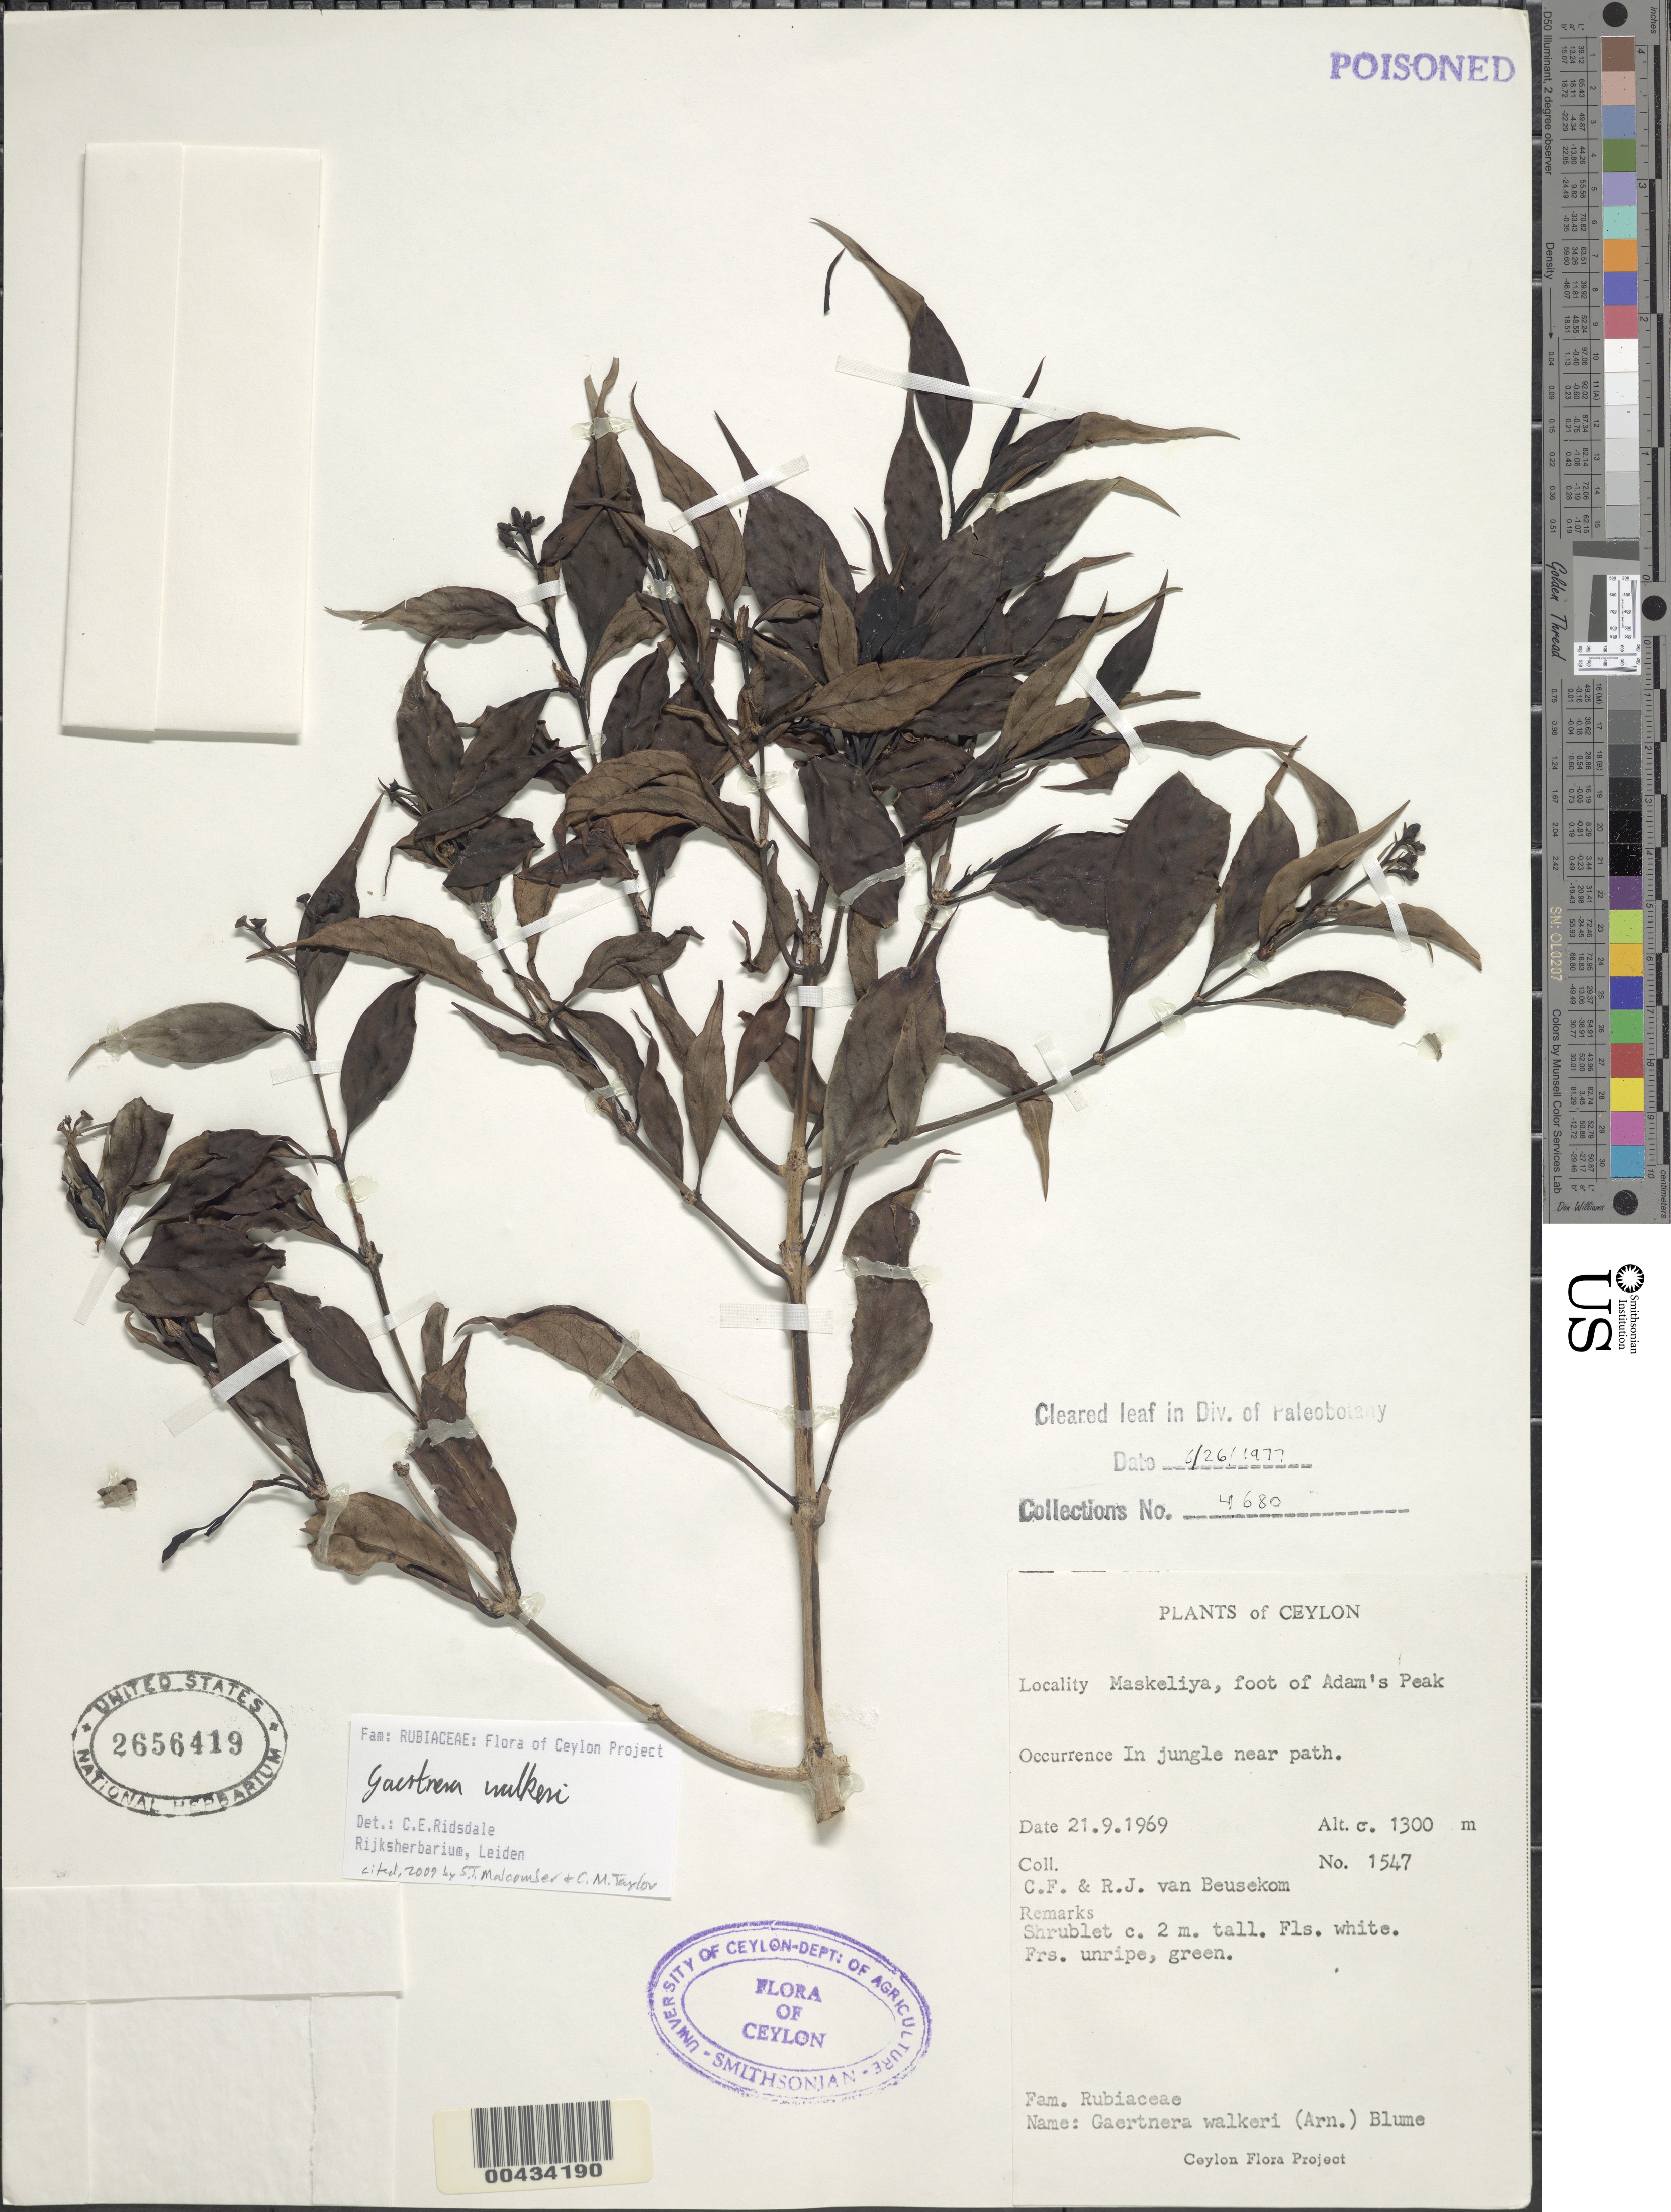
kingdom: Plantae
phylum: Tracheophyta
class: Magnoliopsida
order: Gentianales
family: Rubiaceae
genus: Gaertnera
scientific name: Gaertnera walkeri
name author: (Arn.) Blume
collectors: C. F. Beusekom & R. Beusekom-Osinga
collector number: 1547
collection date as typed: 21 Sep 1969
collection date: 1969-09-21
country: Sri Lanka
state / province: Central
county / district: Kandy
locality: Maskeliya, foot of Adam's Peak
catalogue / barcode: US 2656419